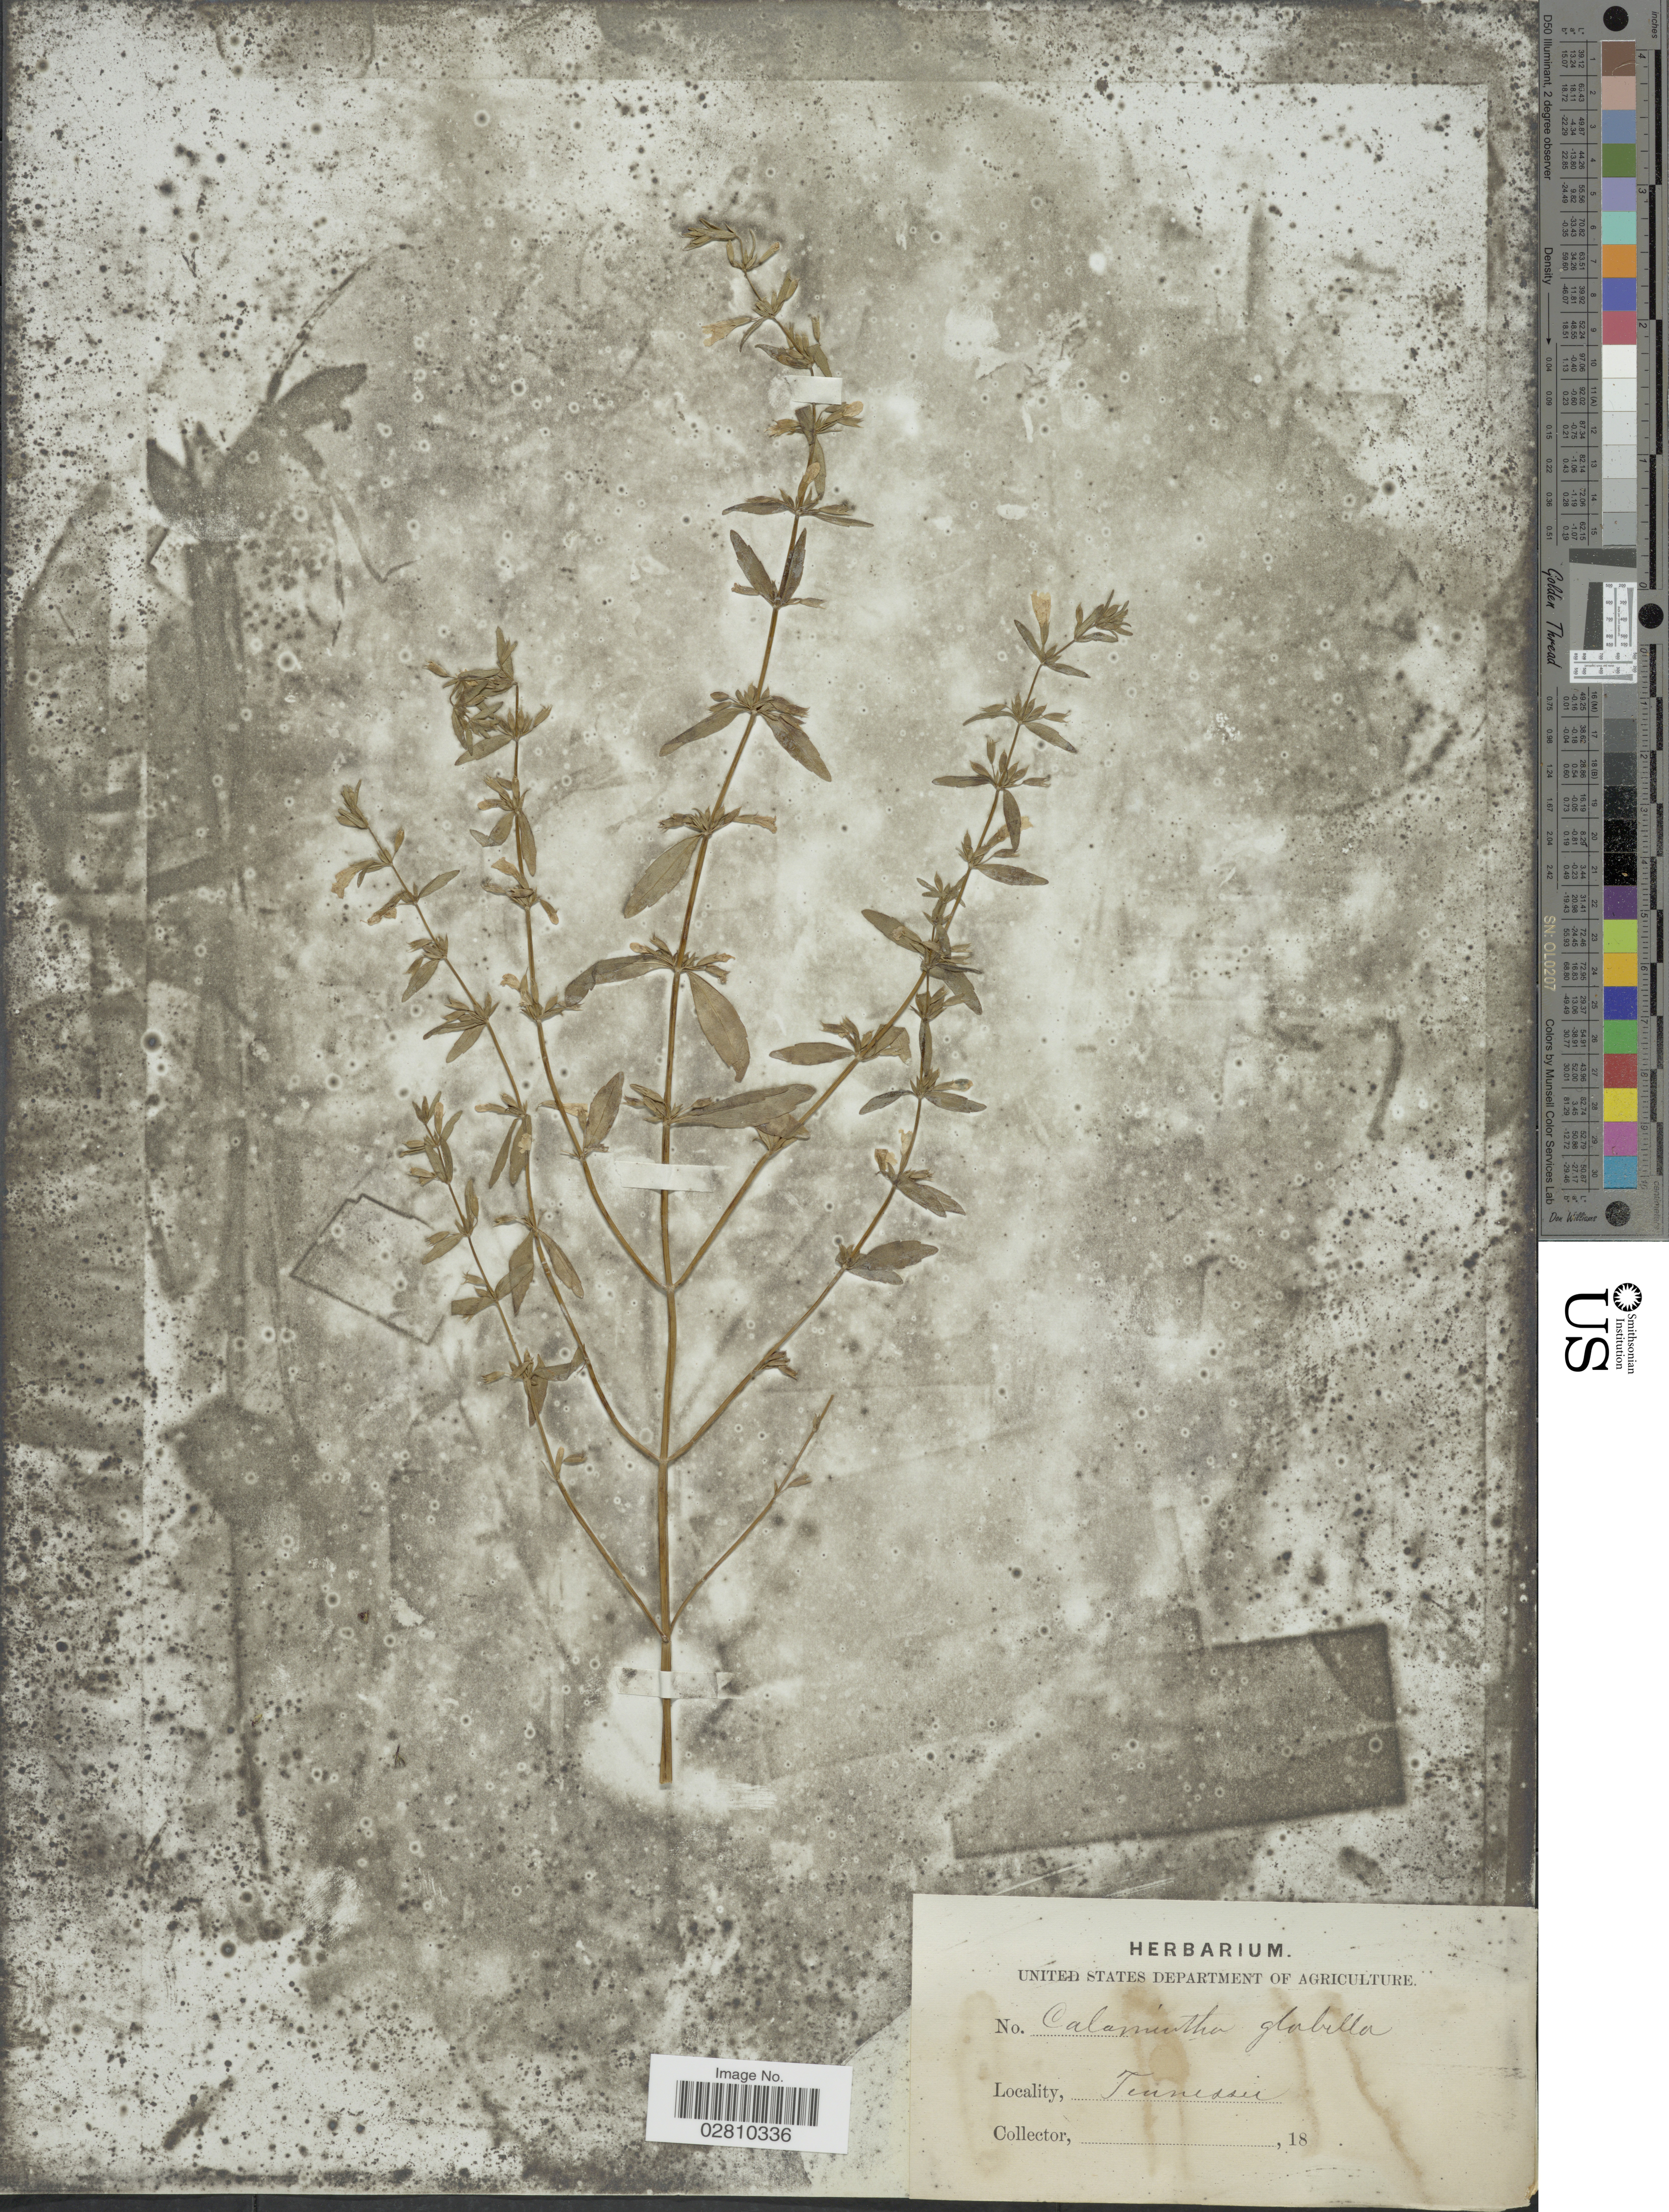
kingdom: Plantae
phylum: Tracheophyta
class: Magnoliopsida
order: Lamiales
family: Lamiaceae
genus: Clinopodium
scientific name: Clinopodium glabellum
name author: (Michx.) Kuntze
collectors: ex herb. U. S. Department of Agriculture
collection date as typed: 18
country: United States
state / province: Tennessee